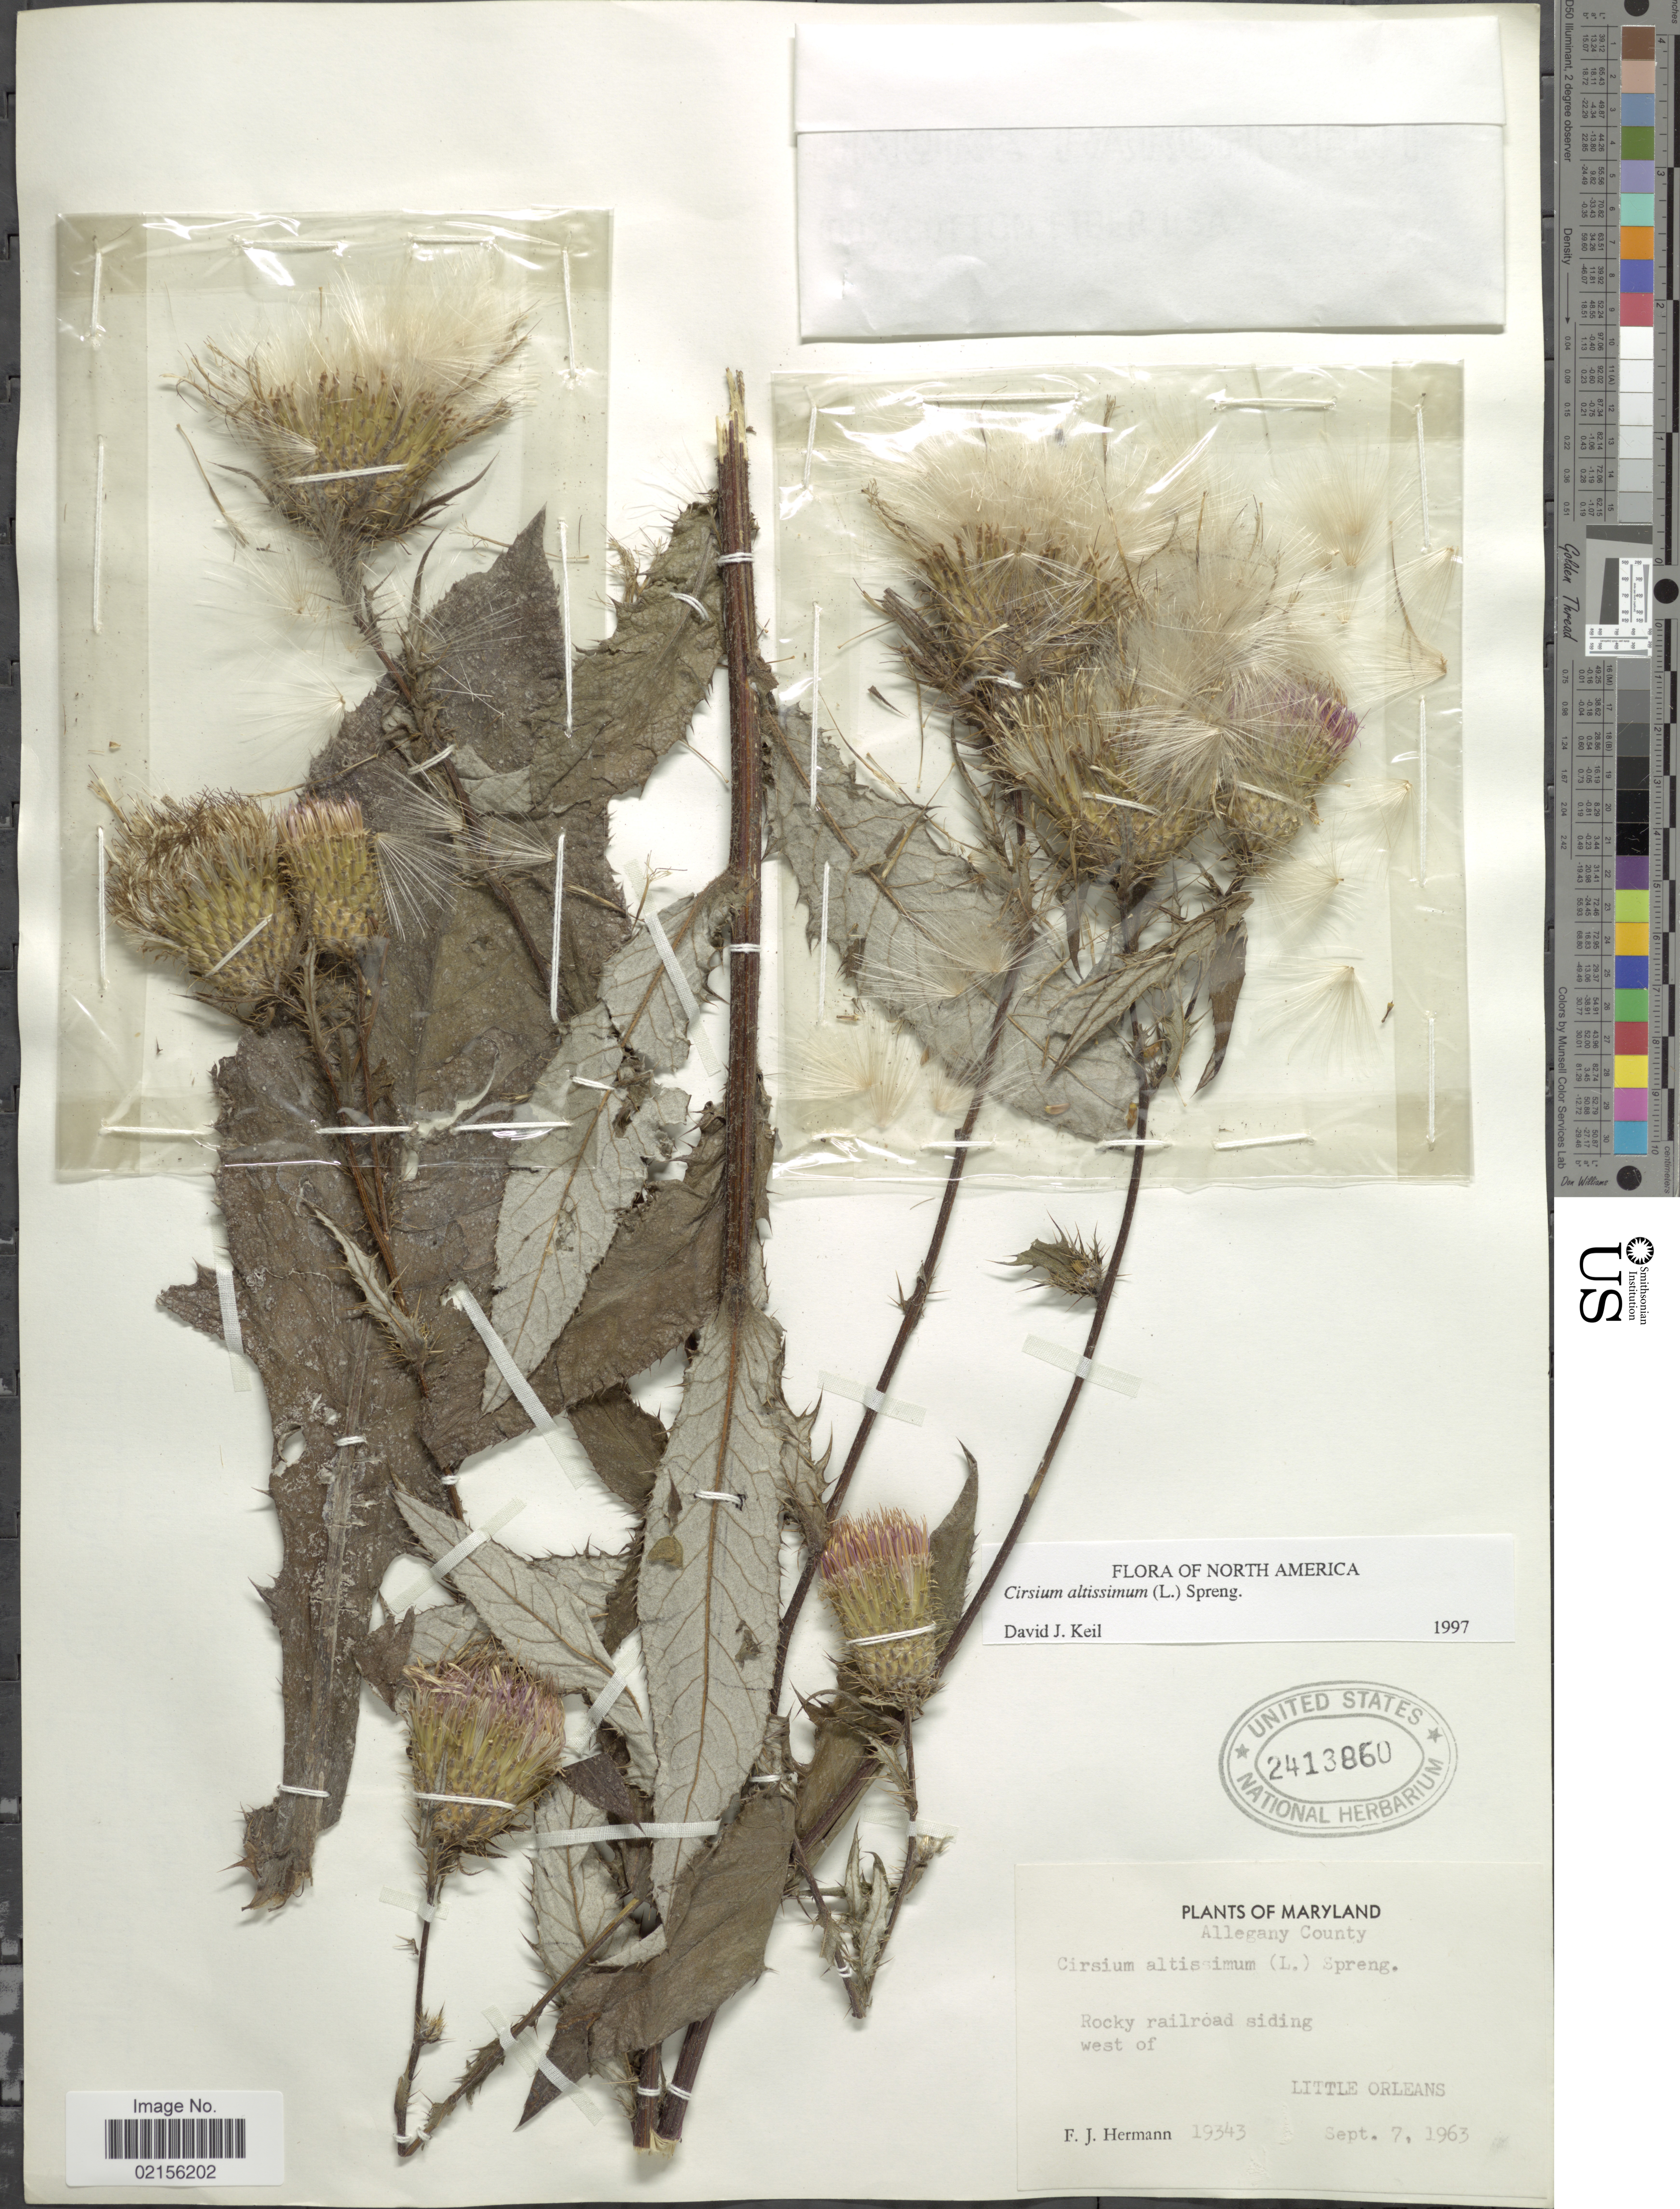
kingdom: Plantae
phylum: Tracheophyta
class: Magnoliopsida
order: Asterales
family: Asteraceae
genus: Cirsium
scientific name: Cirsium altissimum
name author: (L.) Spreng.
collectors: F. J. Hermann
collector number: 19343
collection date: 1963-09-07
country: United States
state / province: Maryland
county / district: Allegany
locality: Allegheny County, Ricky railroad siding west of Little Orleans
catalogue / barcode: US 2413860